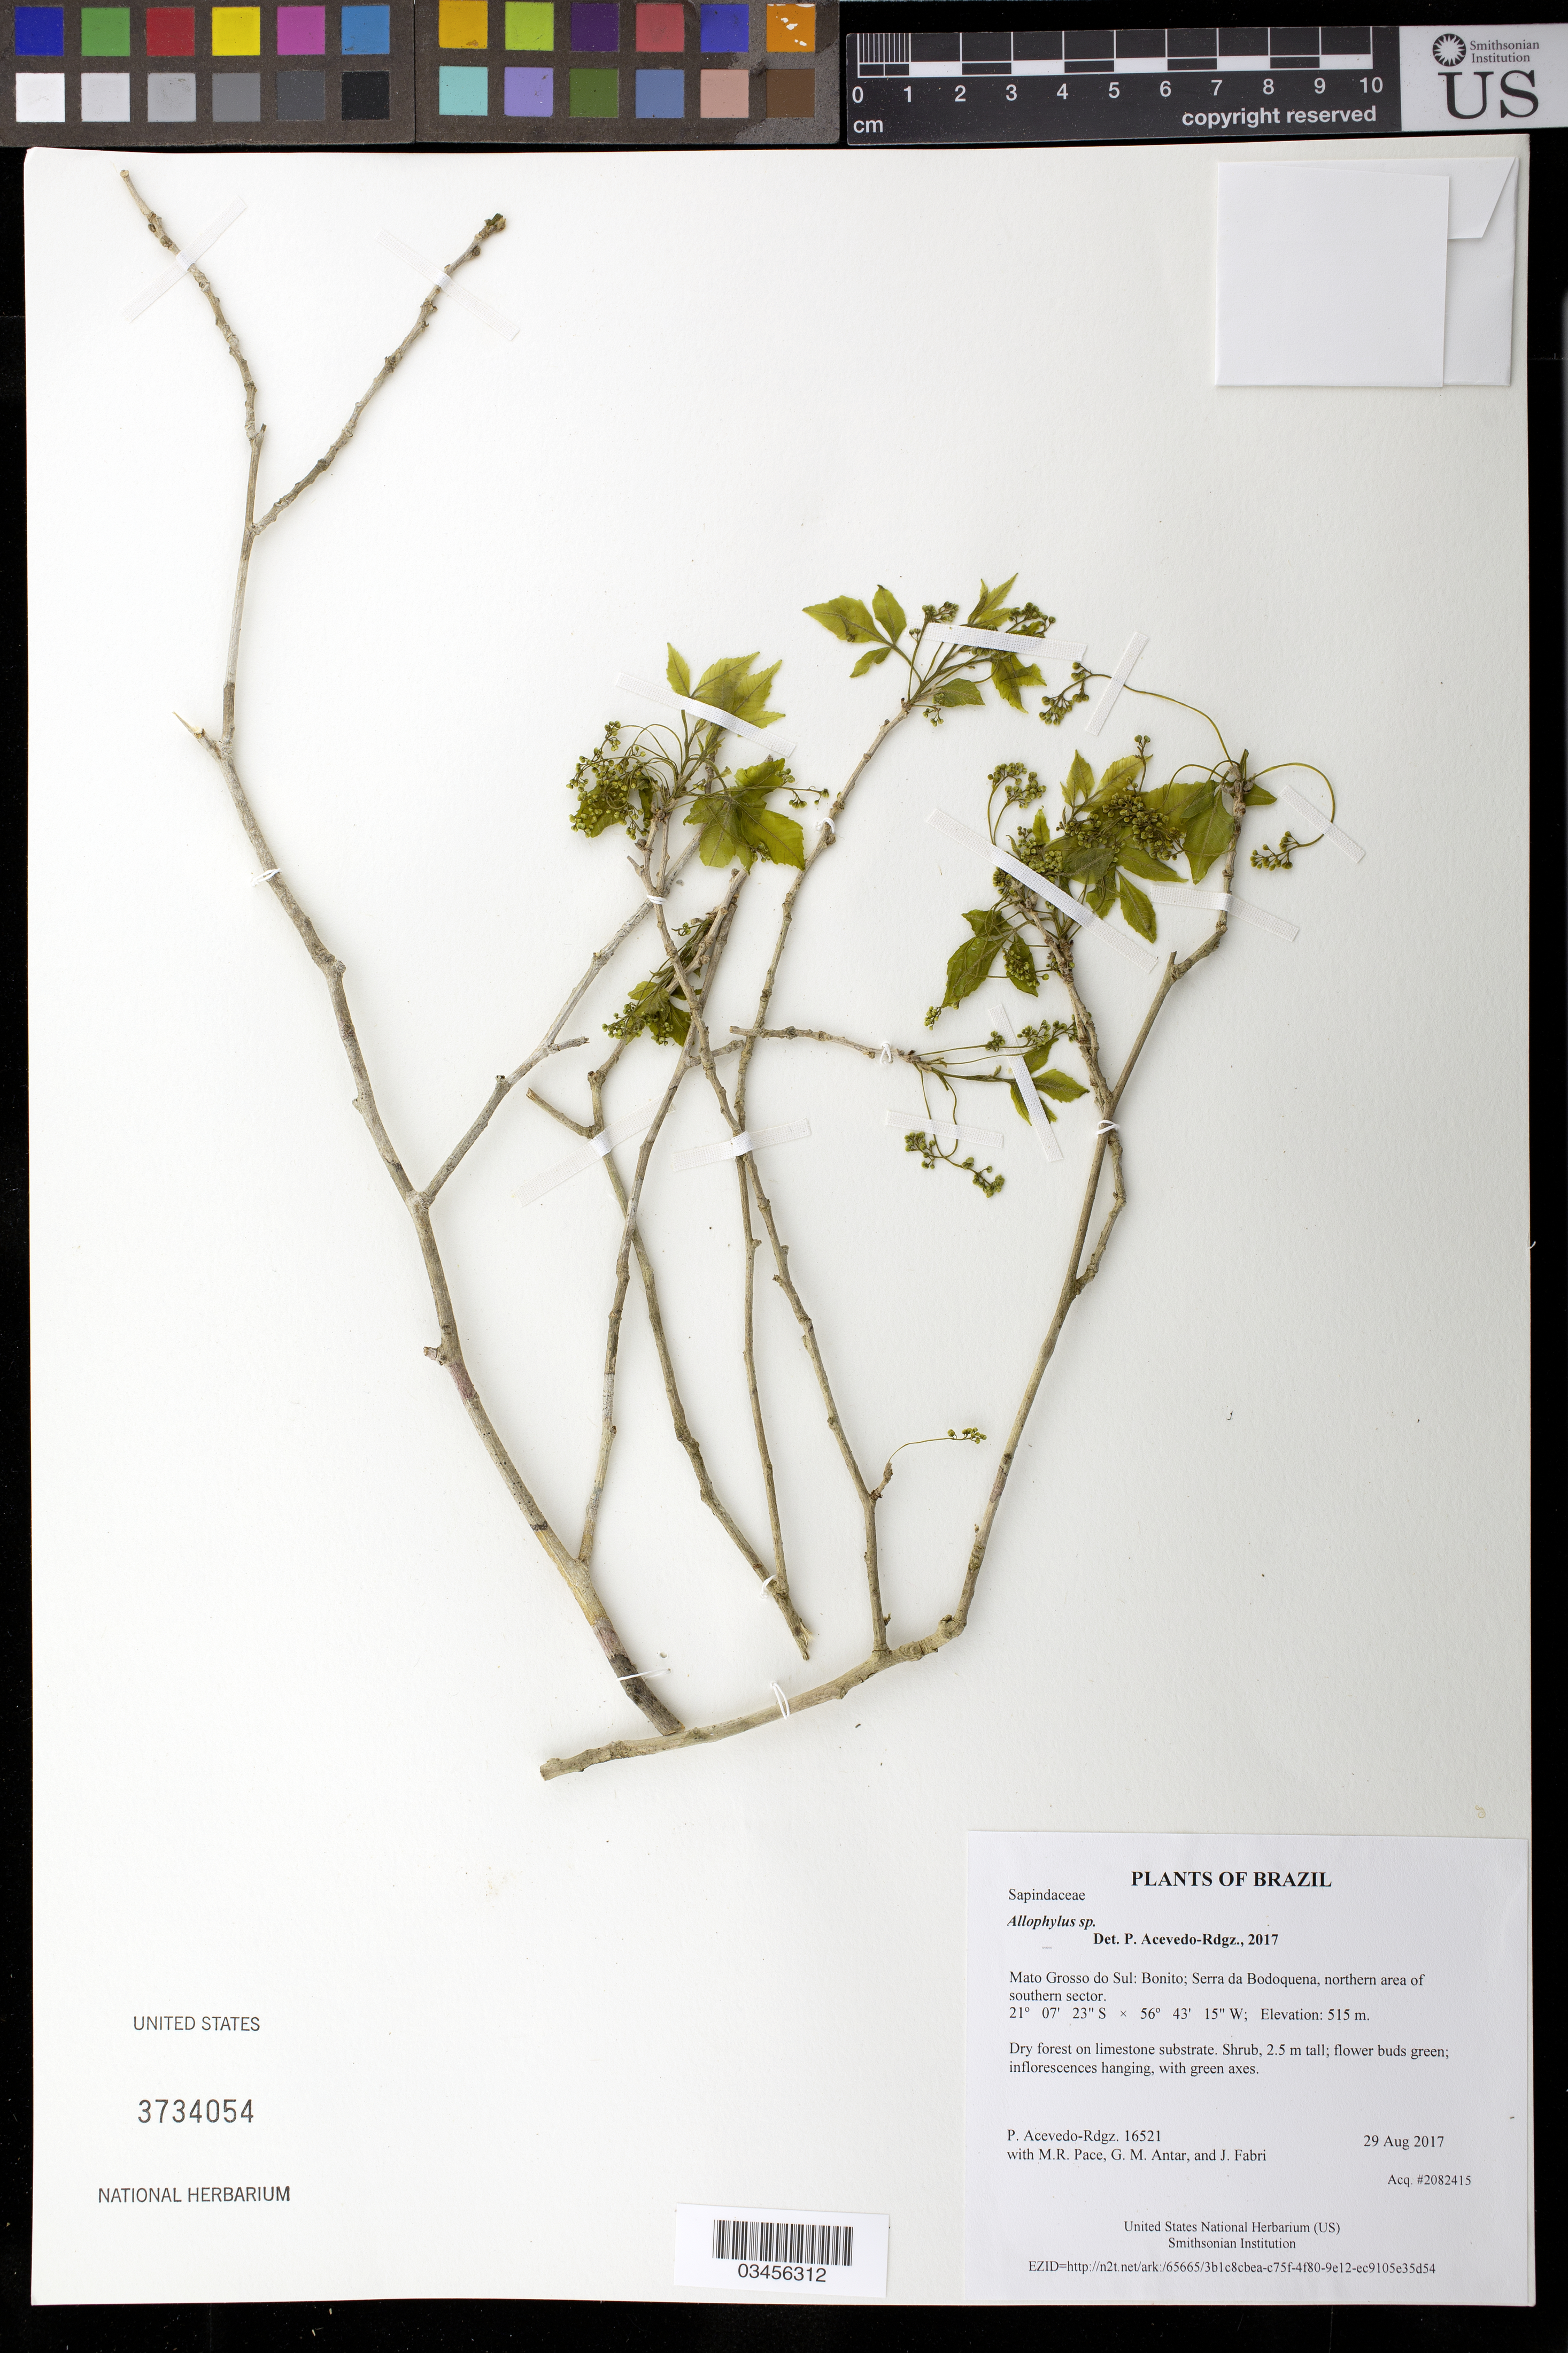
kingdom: Plantae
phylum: Tracheophyta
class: Magnoliopsida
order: Sapindales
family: Sapindaceae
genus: Allophylus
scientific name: Allophylus edulis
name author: (A. St.-Hil. et al.) Hieron. ex Niederl.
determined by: Acevedo-Rodríguez, P., (BOT), Smithsonian Institution - National Museum of Natural History (UNITED STATES)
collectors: P. Acevedo-Rodr., M. R. Pace, G. M. Antar & J. Fabri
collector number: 16521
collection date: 2017-08-29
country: Brazil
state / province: Mato Grosso do Sul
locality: Bonito; Serra da Bodoquena, northern area of southern sector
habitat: Dry forest on limestone substrate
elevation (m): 515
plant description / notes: US, RB, SP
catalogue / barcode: US 3734054